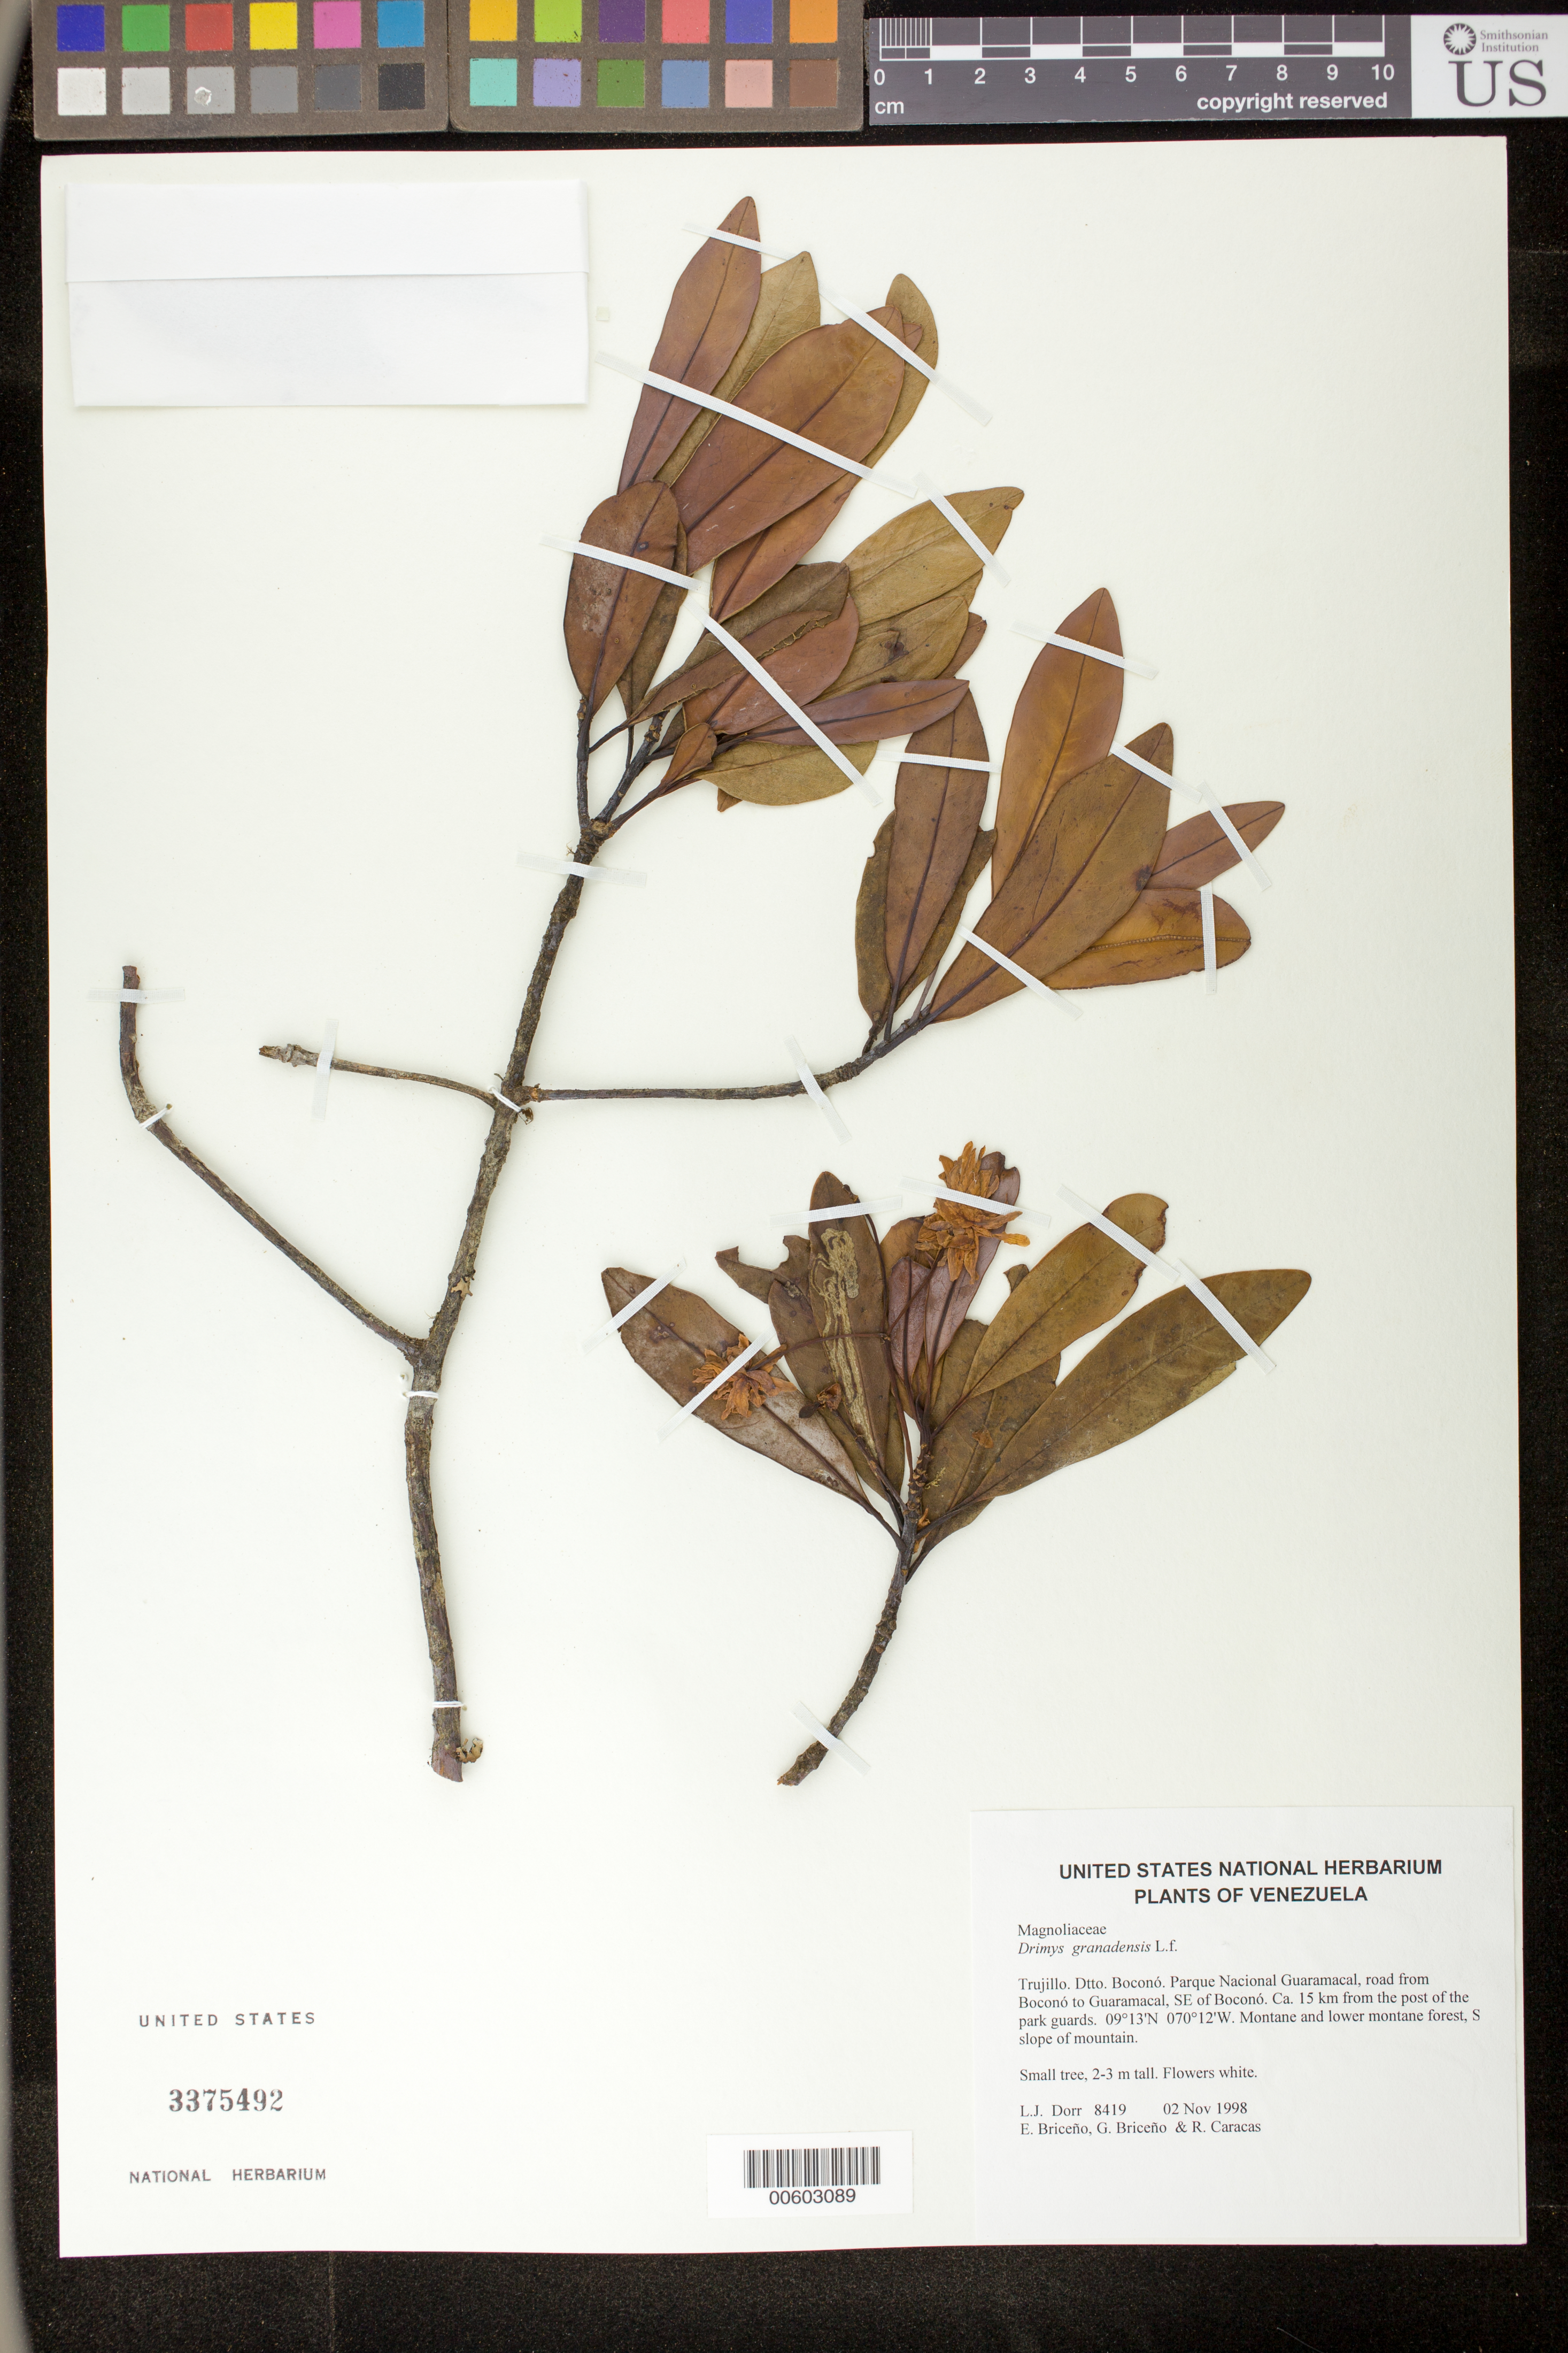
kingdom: Plantae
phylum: Tracheophyta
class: Magnoliopsida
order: Canellales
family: Winteraceae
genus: Drimys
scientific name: Drimys granadensis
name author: L. f.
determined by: Dorr, L. J., (BOT), Smithsonian Institution - National Museum of Natural History (UNITED STATES)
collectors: L. J. Dorr, E. Briceño, G. Briceño & R. Caracas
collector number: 8419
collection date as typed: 02 Nov 1998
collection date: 1998-11-02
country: Venezuela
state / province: Trujillo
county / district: Boconó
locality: Parque Nacional Guaramacal, road from Boconó to Guaramacal, SE of Boconó, ca. 15 km from the post of the park guards.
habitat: Montane and lower montane forest, S slope of mountain.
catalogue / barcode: US 3375492